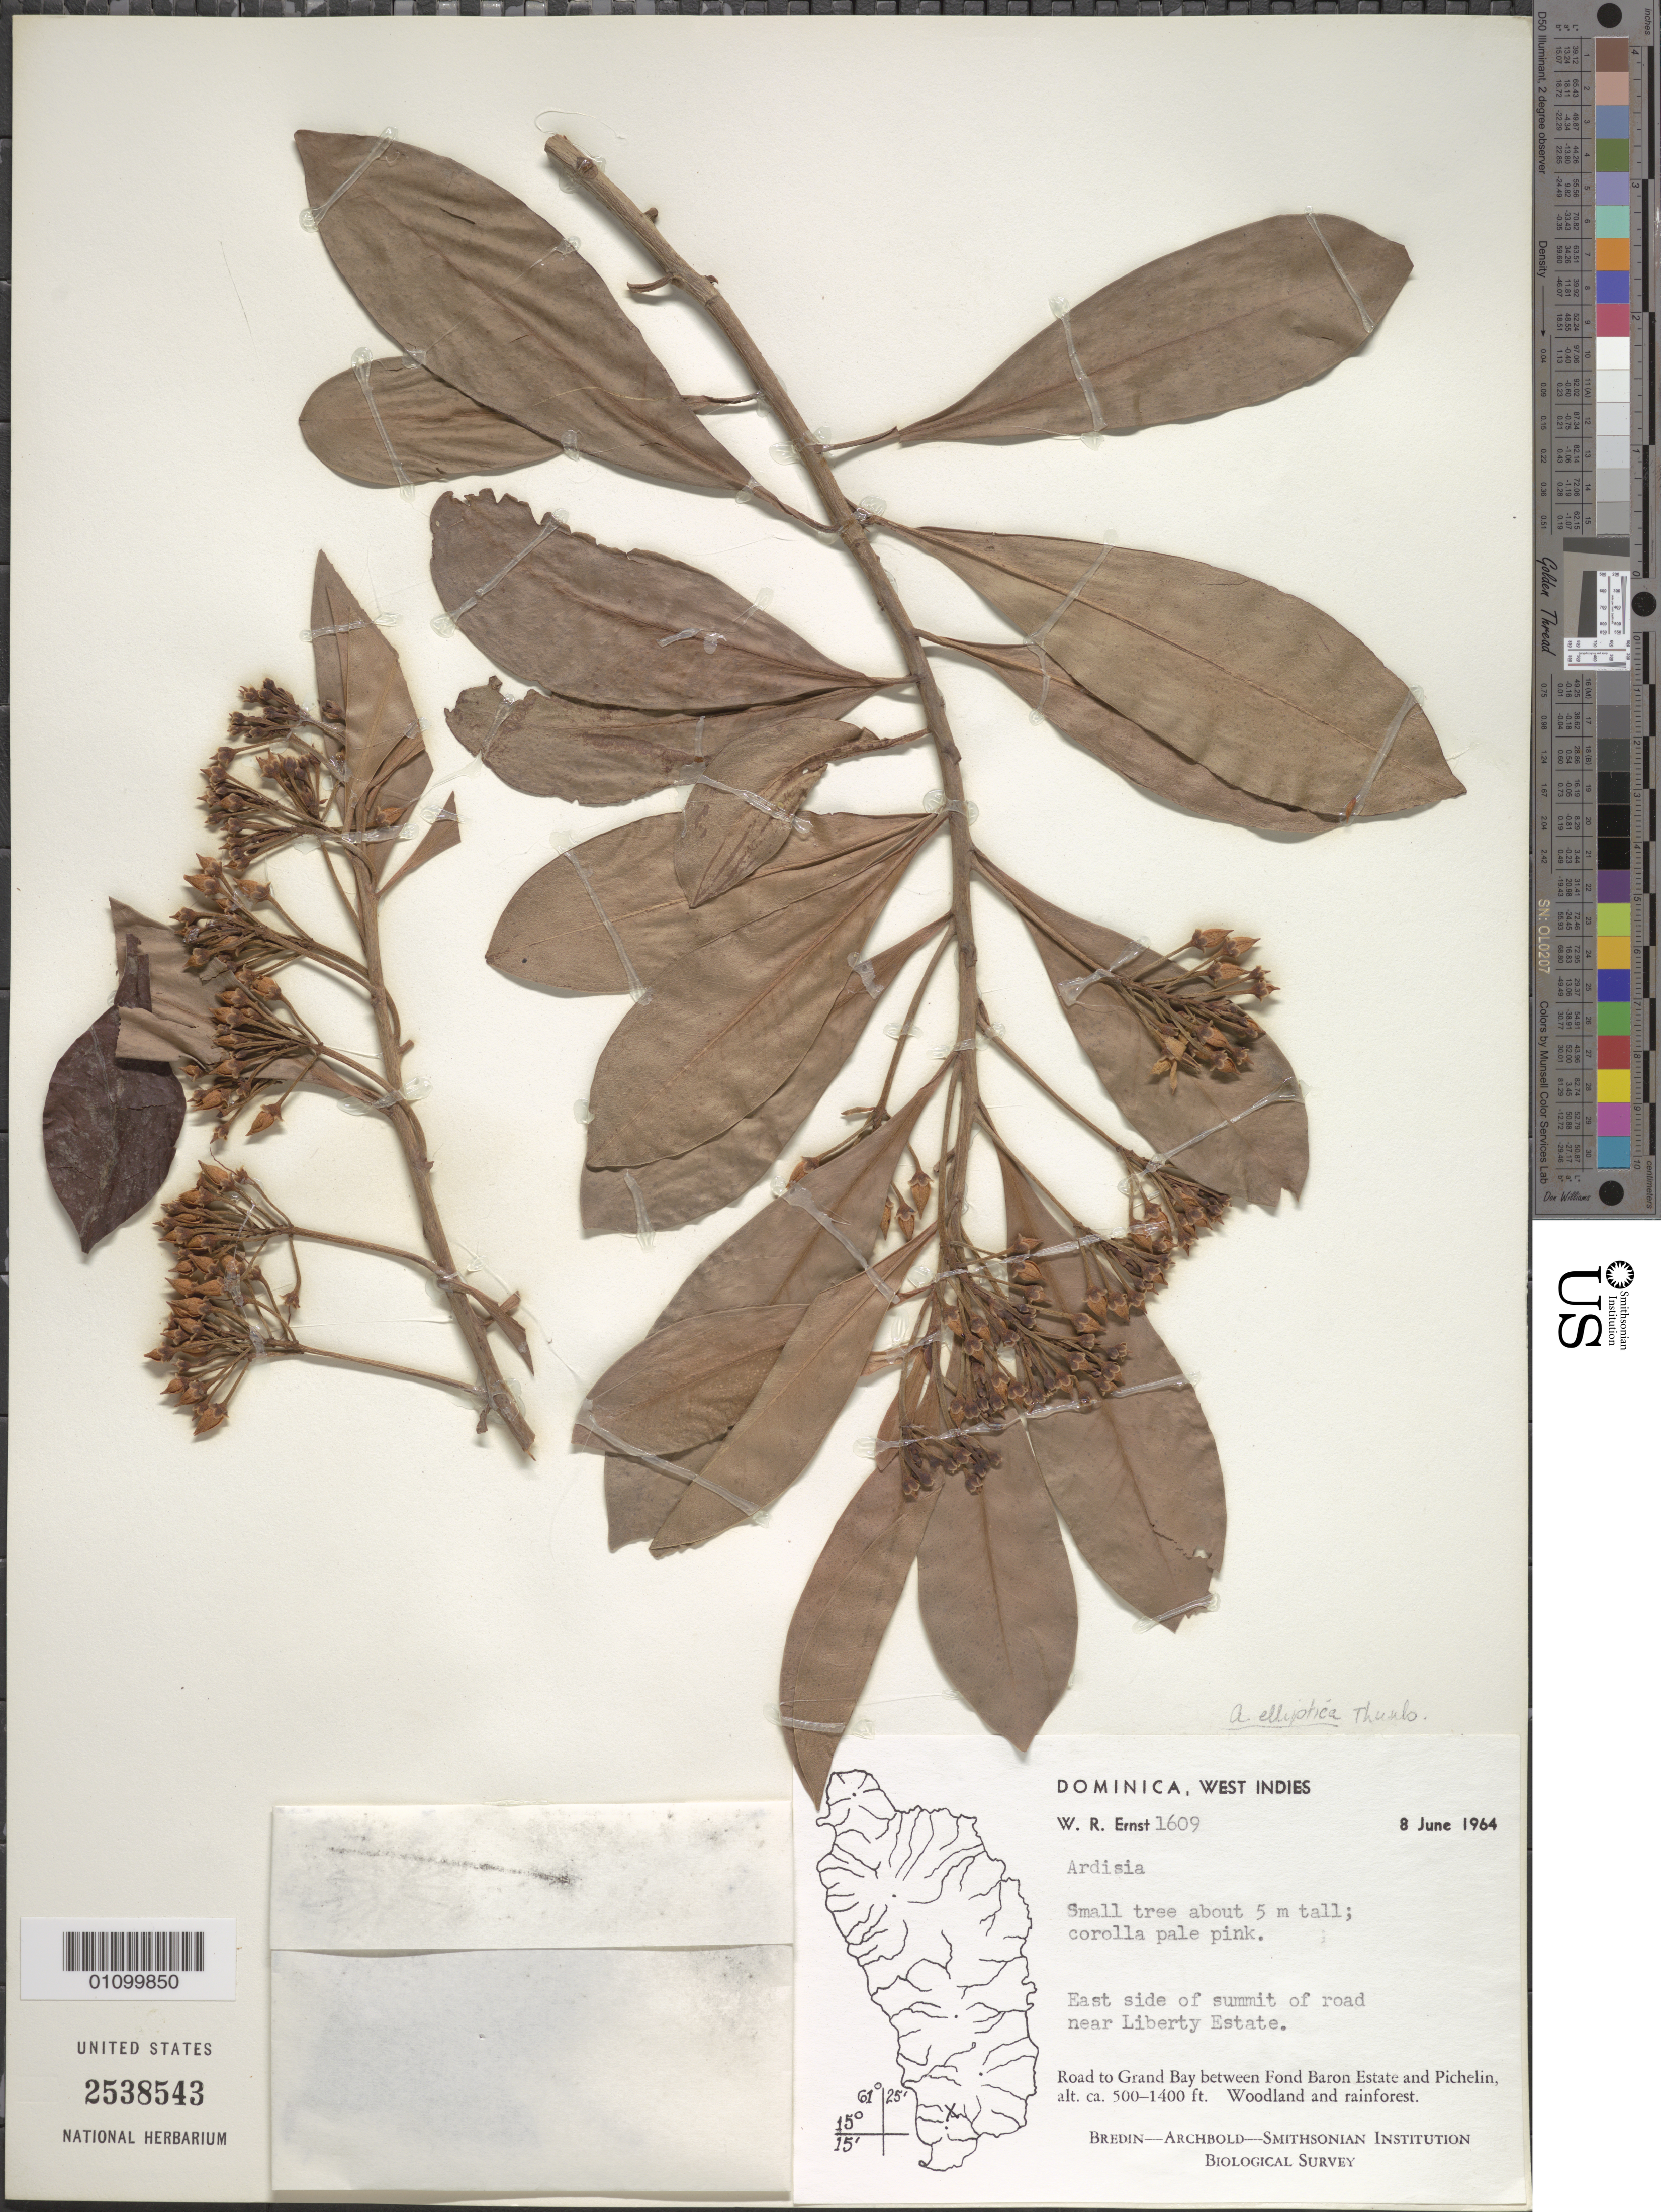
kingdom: Plantae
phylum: Tracheophyta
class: Magnoliopsida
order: Ericales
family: Primulaceae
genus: Ardisia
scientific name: Ardisia elliptica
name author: Thunb.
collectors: W. R. Ernst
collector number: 1609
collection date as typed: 08 Jun 1964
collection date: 1964-06-08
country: Dominica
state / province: St. Patrick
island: Dominica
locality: E side of summit of road near Liberty Estate. Road to Grand Bay between Fond Baron Estate and Pichelin. Woodland and rainforest.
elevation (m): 152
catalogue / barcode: US 2538543